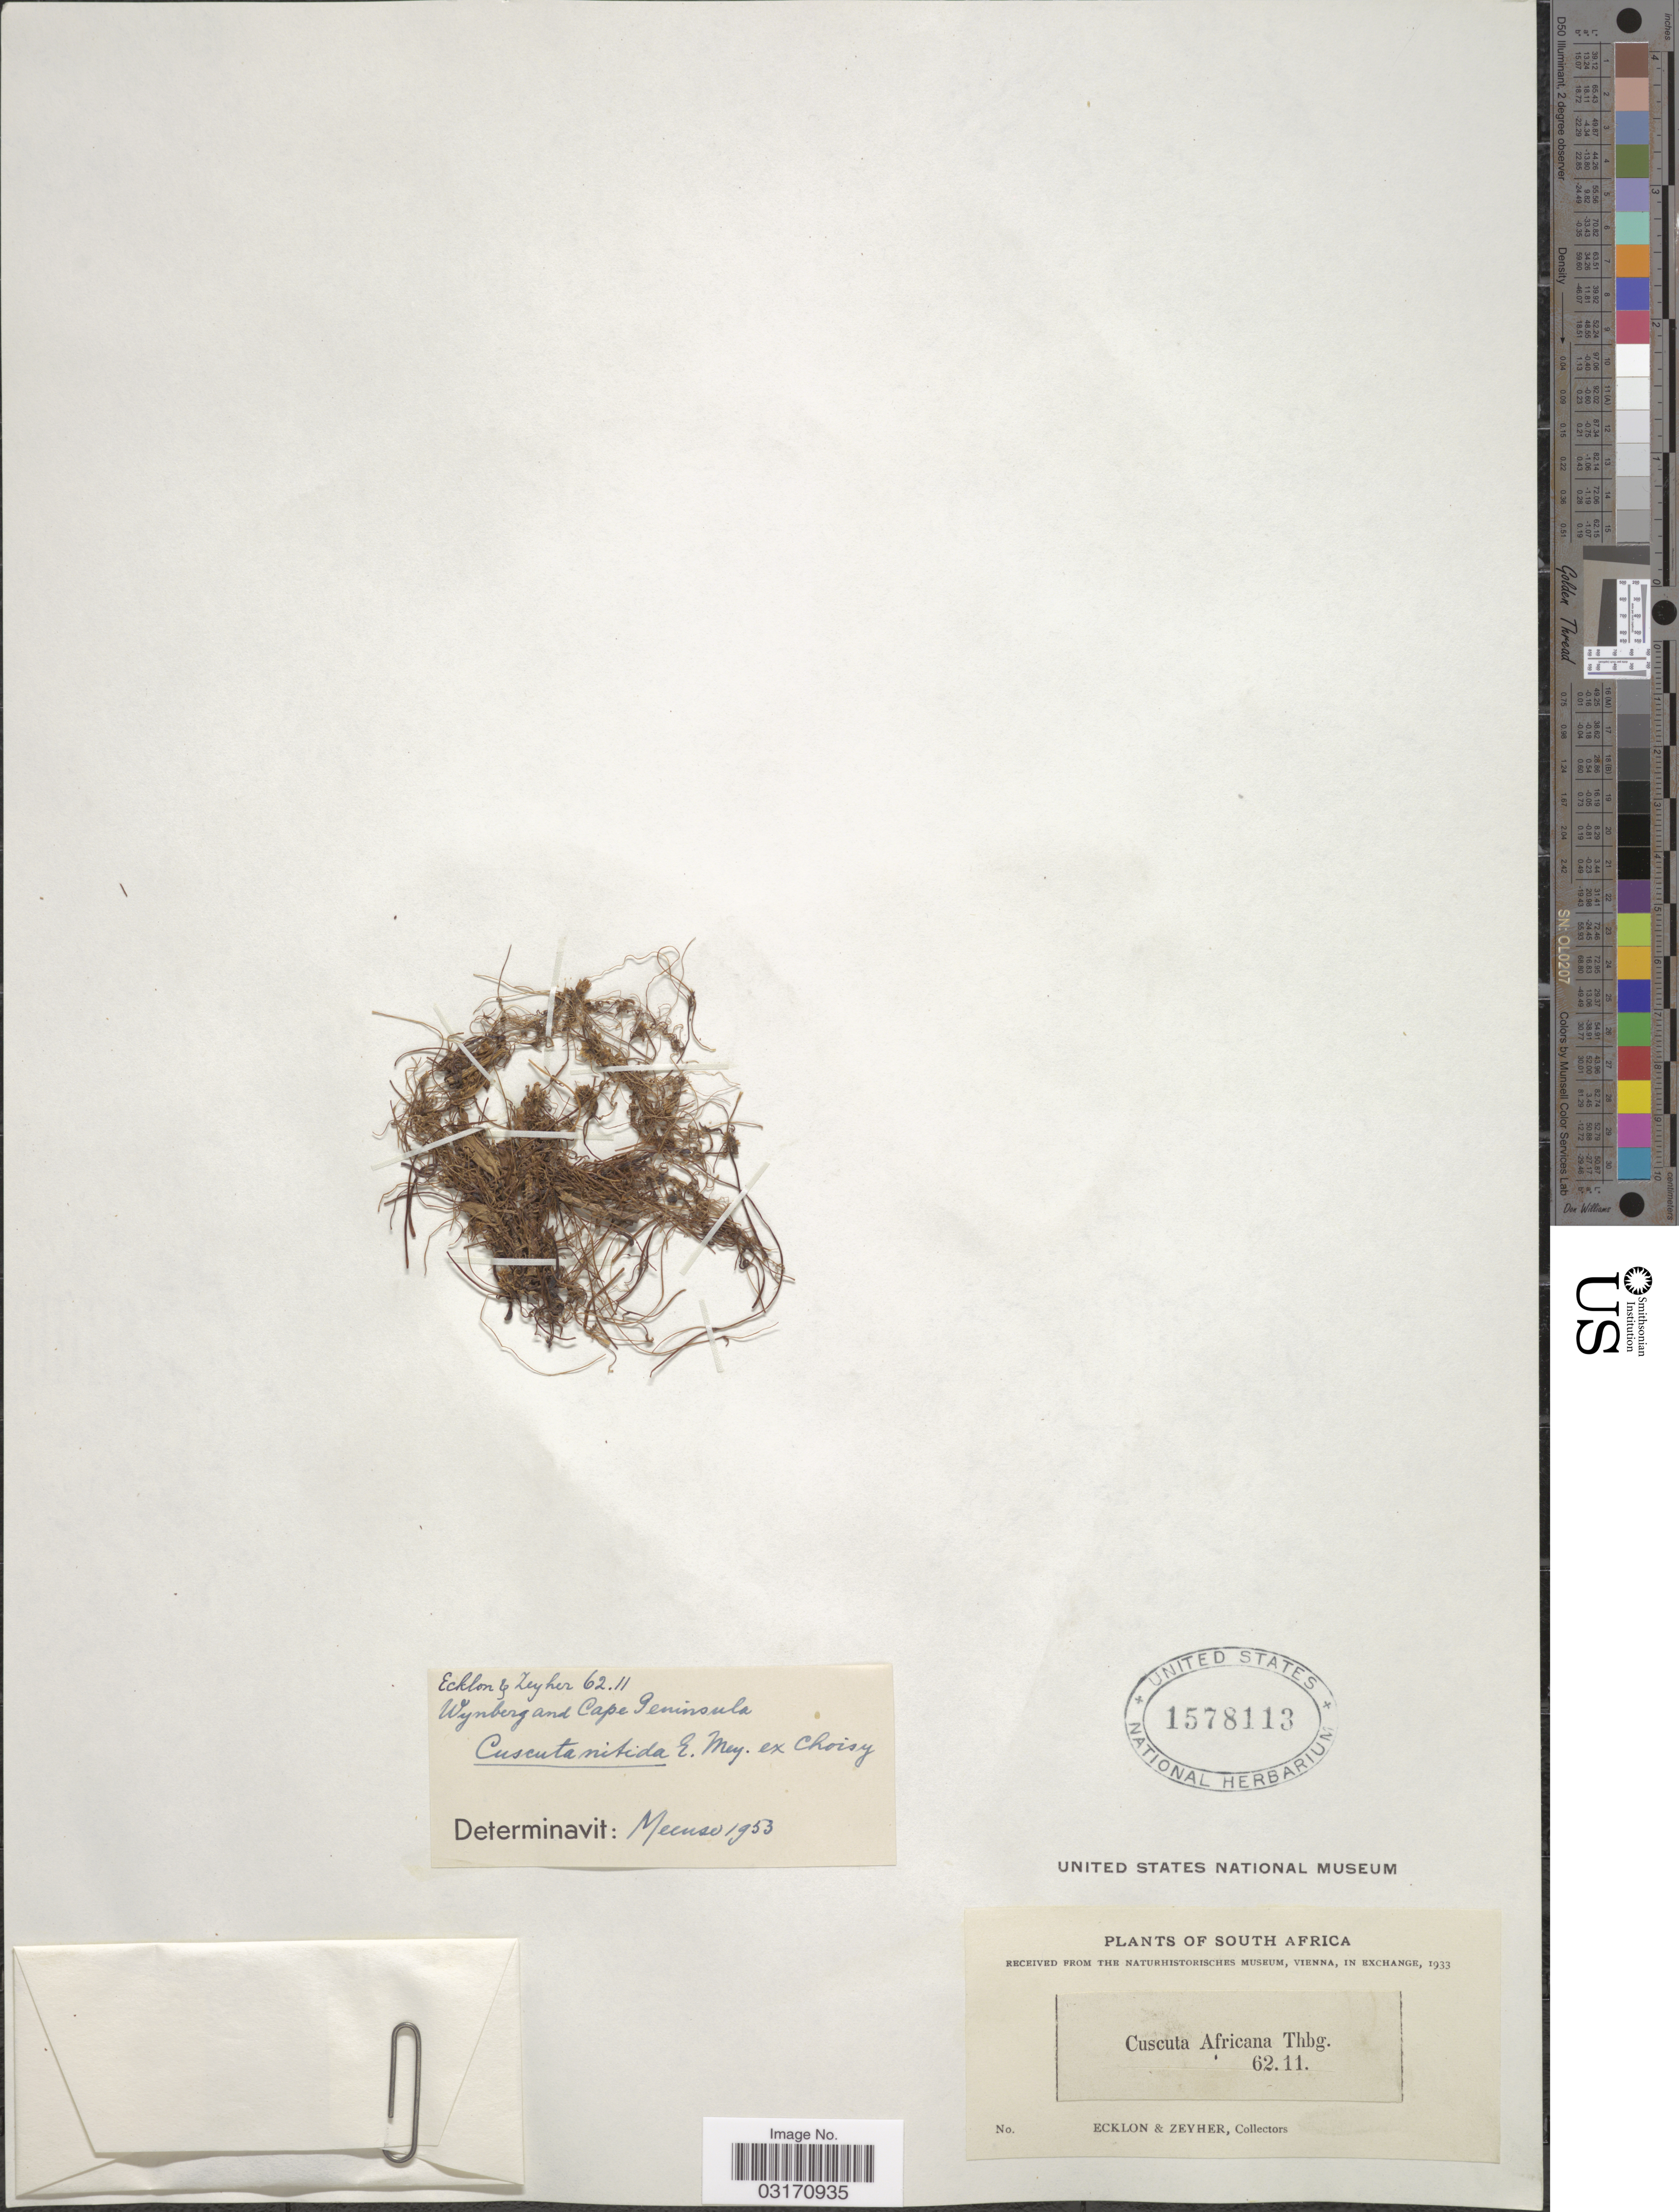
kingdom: Plantae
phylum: Tracheophyta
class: Magnoliopsida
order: Solanales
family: Convolvulaceae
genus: Cuscuta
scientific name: Cuscuta nitida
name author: E. Mey. ex Choisy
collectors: -. Ecklon & -. Zeyher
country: South Africa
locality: Wynberg and Cape Peninsula.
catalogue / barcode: US 1578113